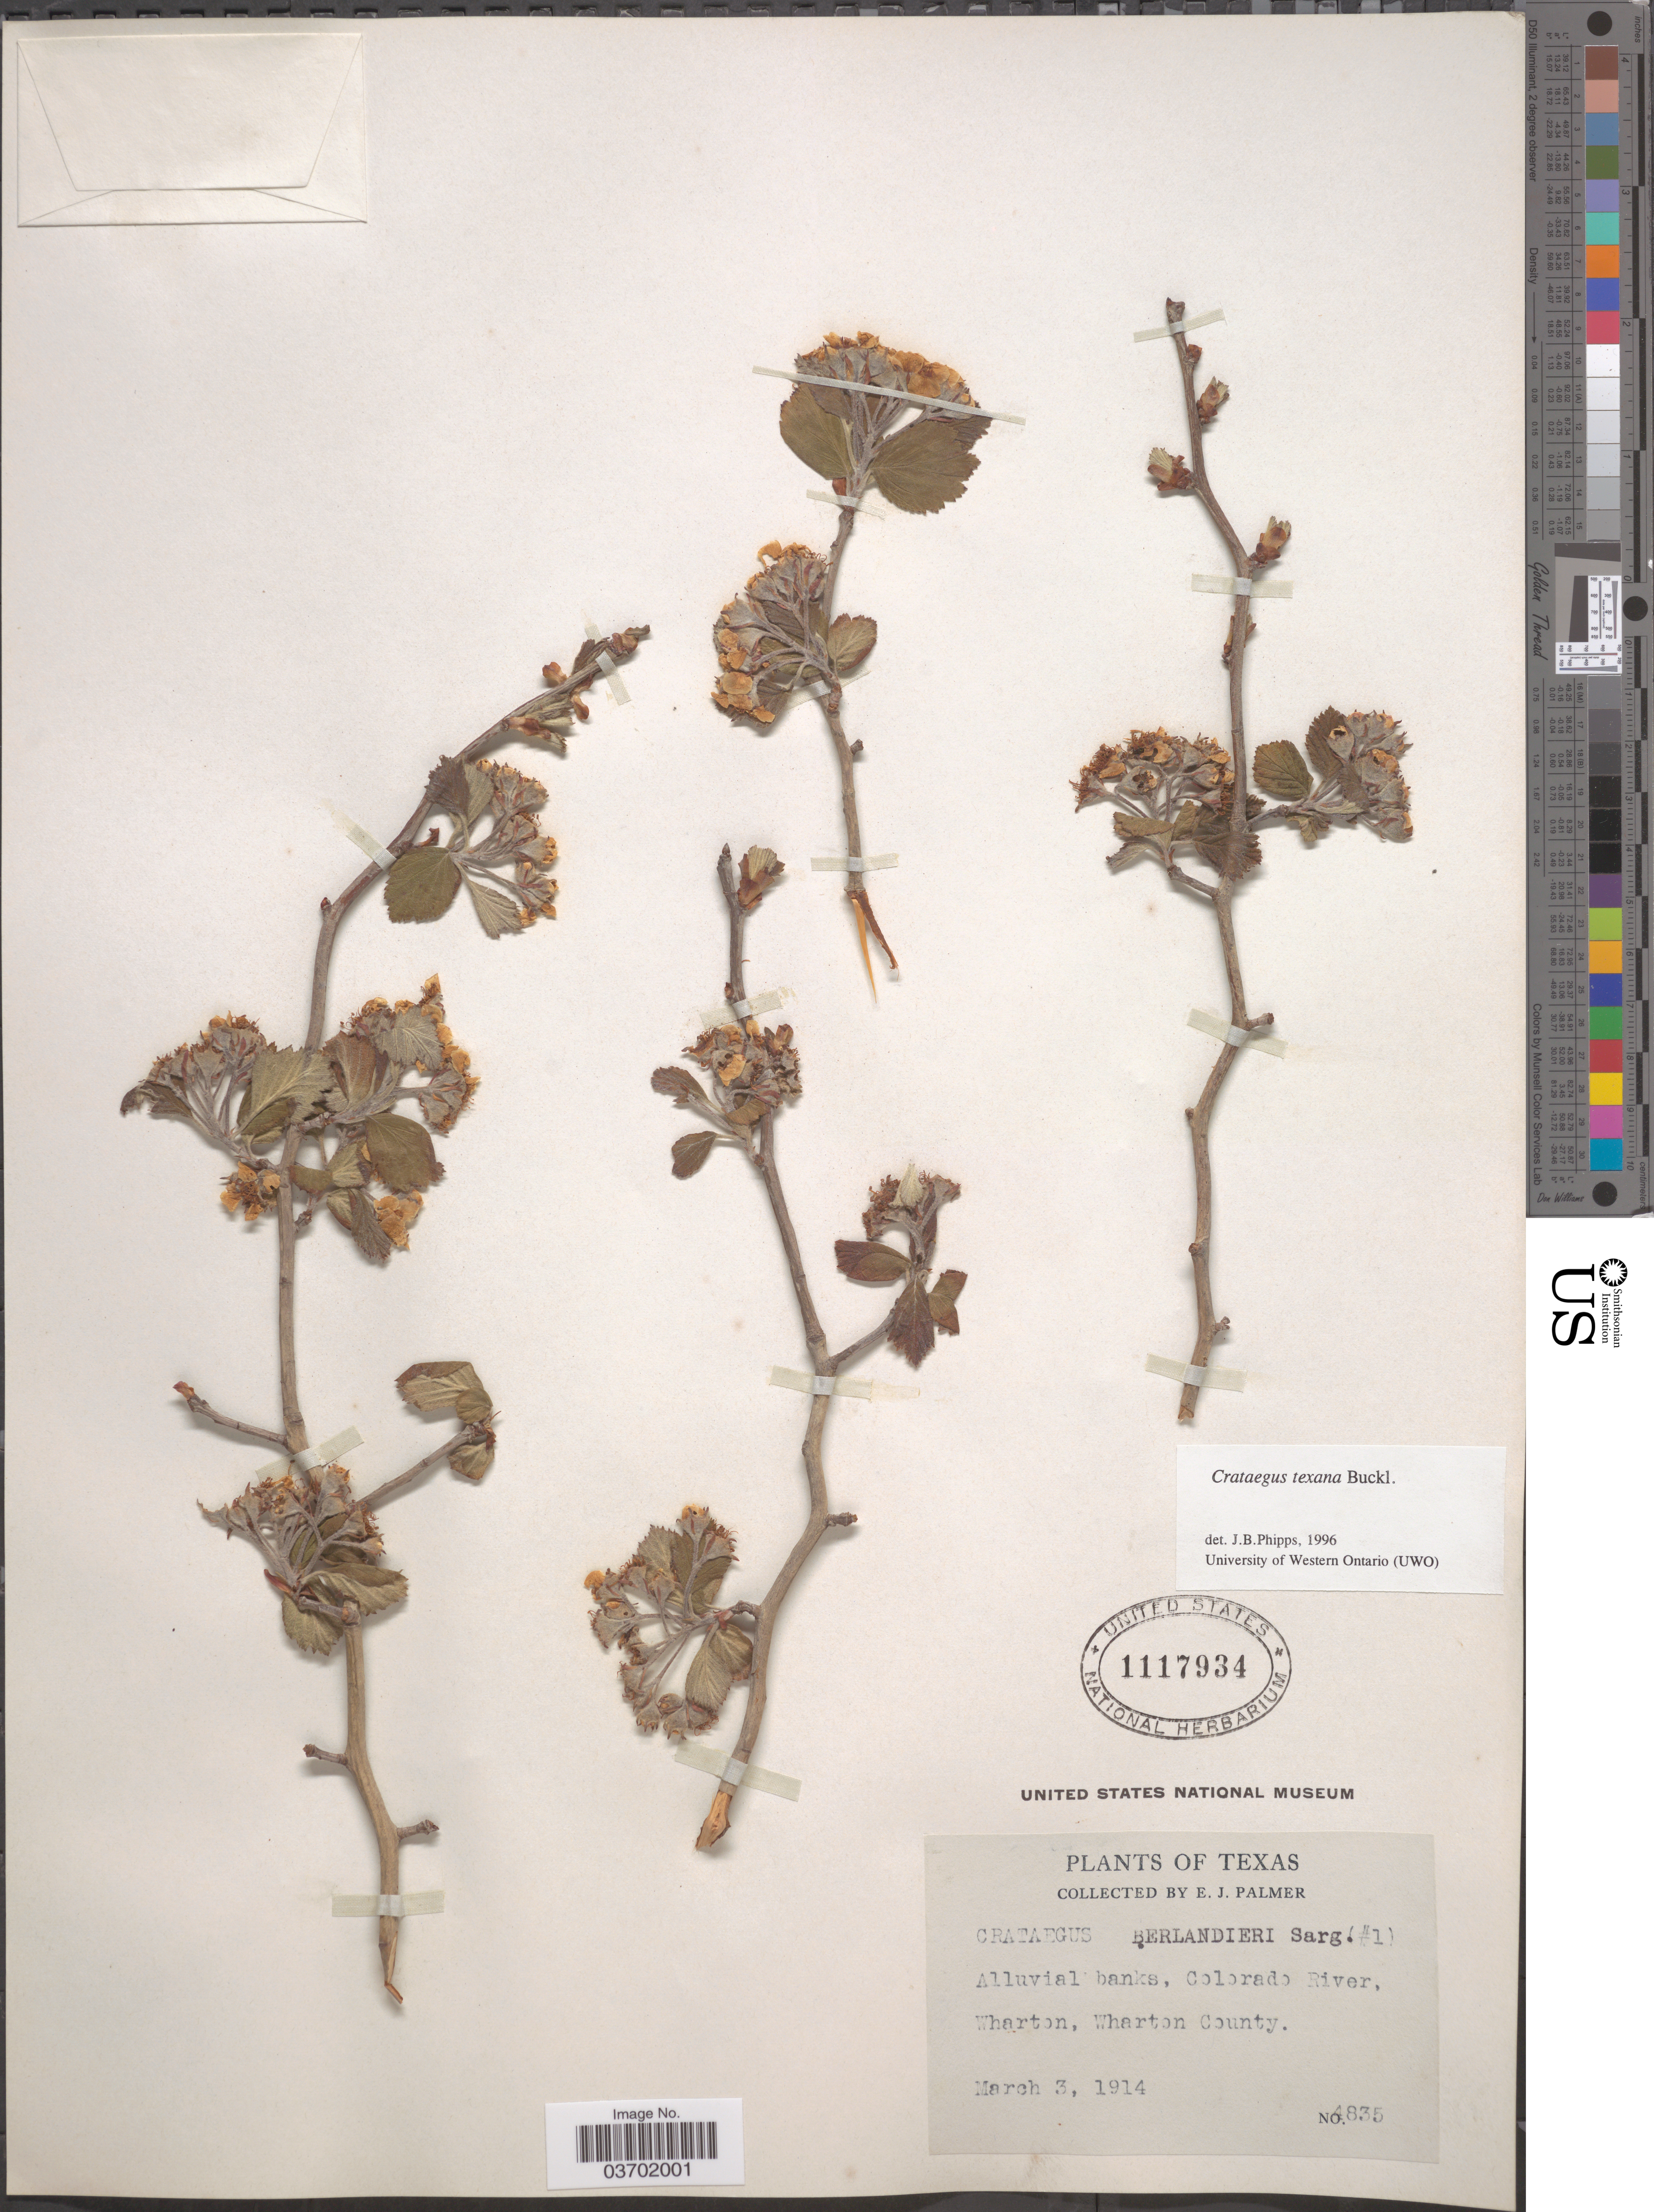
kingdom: Plantae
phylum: Tracheophyta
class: Magnoliopsida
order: Rosales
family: Rosaceae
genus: Crataegus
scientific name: Crataegus texana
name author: Buckley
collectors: E. J. Palmer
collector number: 4835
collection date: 1914-03-03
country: United States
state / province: Texas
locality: Alluvial banks, Colorado River, Wharton, Wharton County.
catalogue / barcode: US 1117934